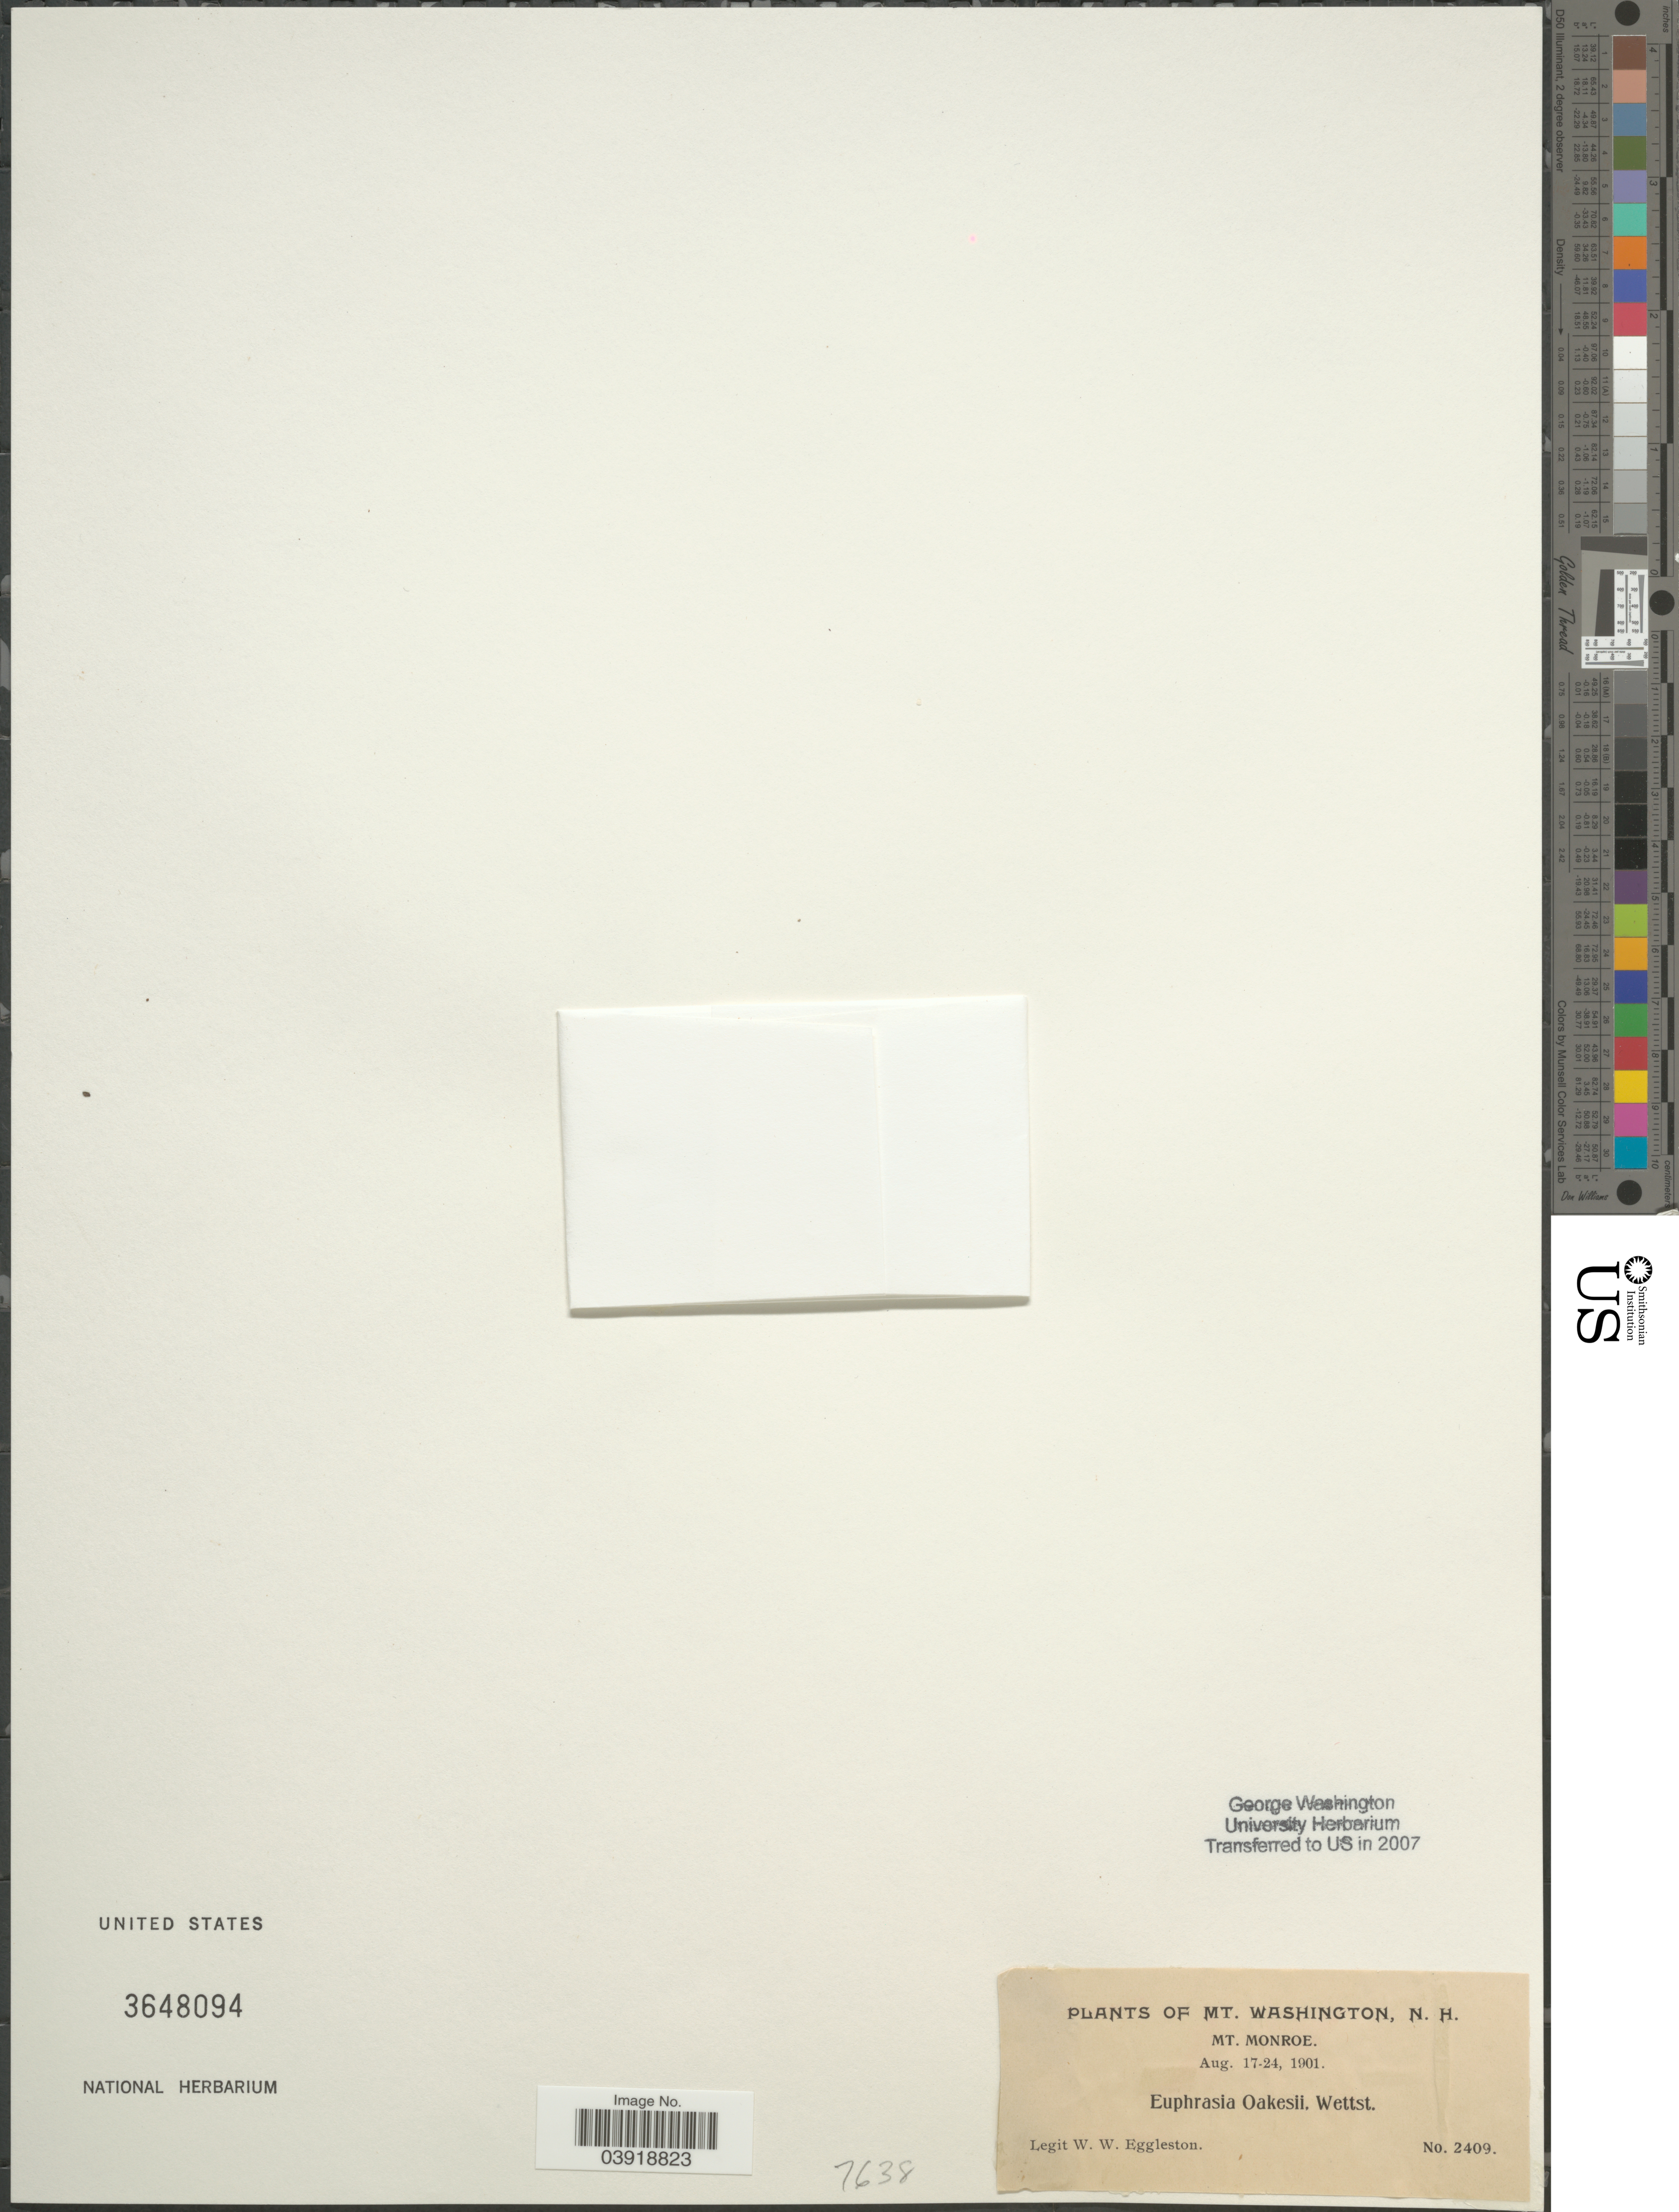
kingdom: Plantae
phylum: Tracheophyta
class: Magnoliopsida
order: Lamiales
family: Orobanchaceae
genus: Euphrasia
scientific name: Euphrasia oakesii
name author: Wettst.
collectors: W. W. Eggleston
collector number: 2409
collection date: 1901-08-17/1901-08-24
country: United States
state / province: New Hampshire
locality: Mt. Washington. Mt. Monroe.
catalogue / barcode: US 3648094